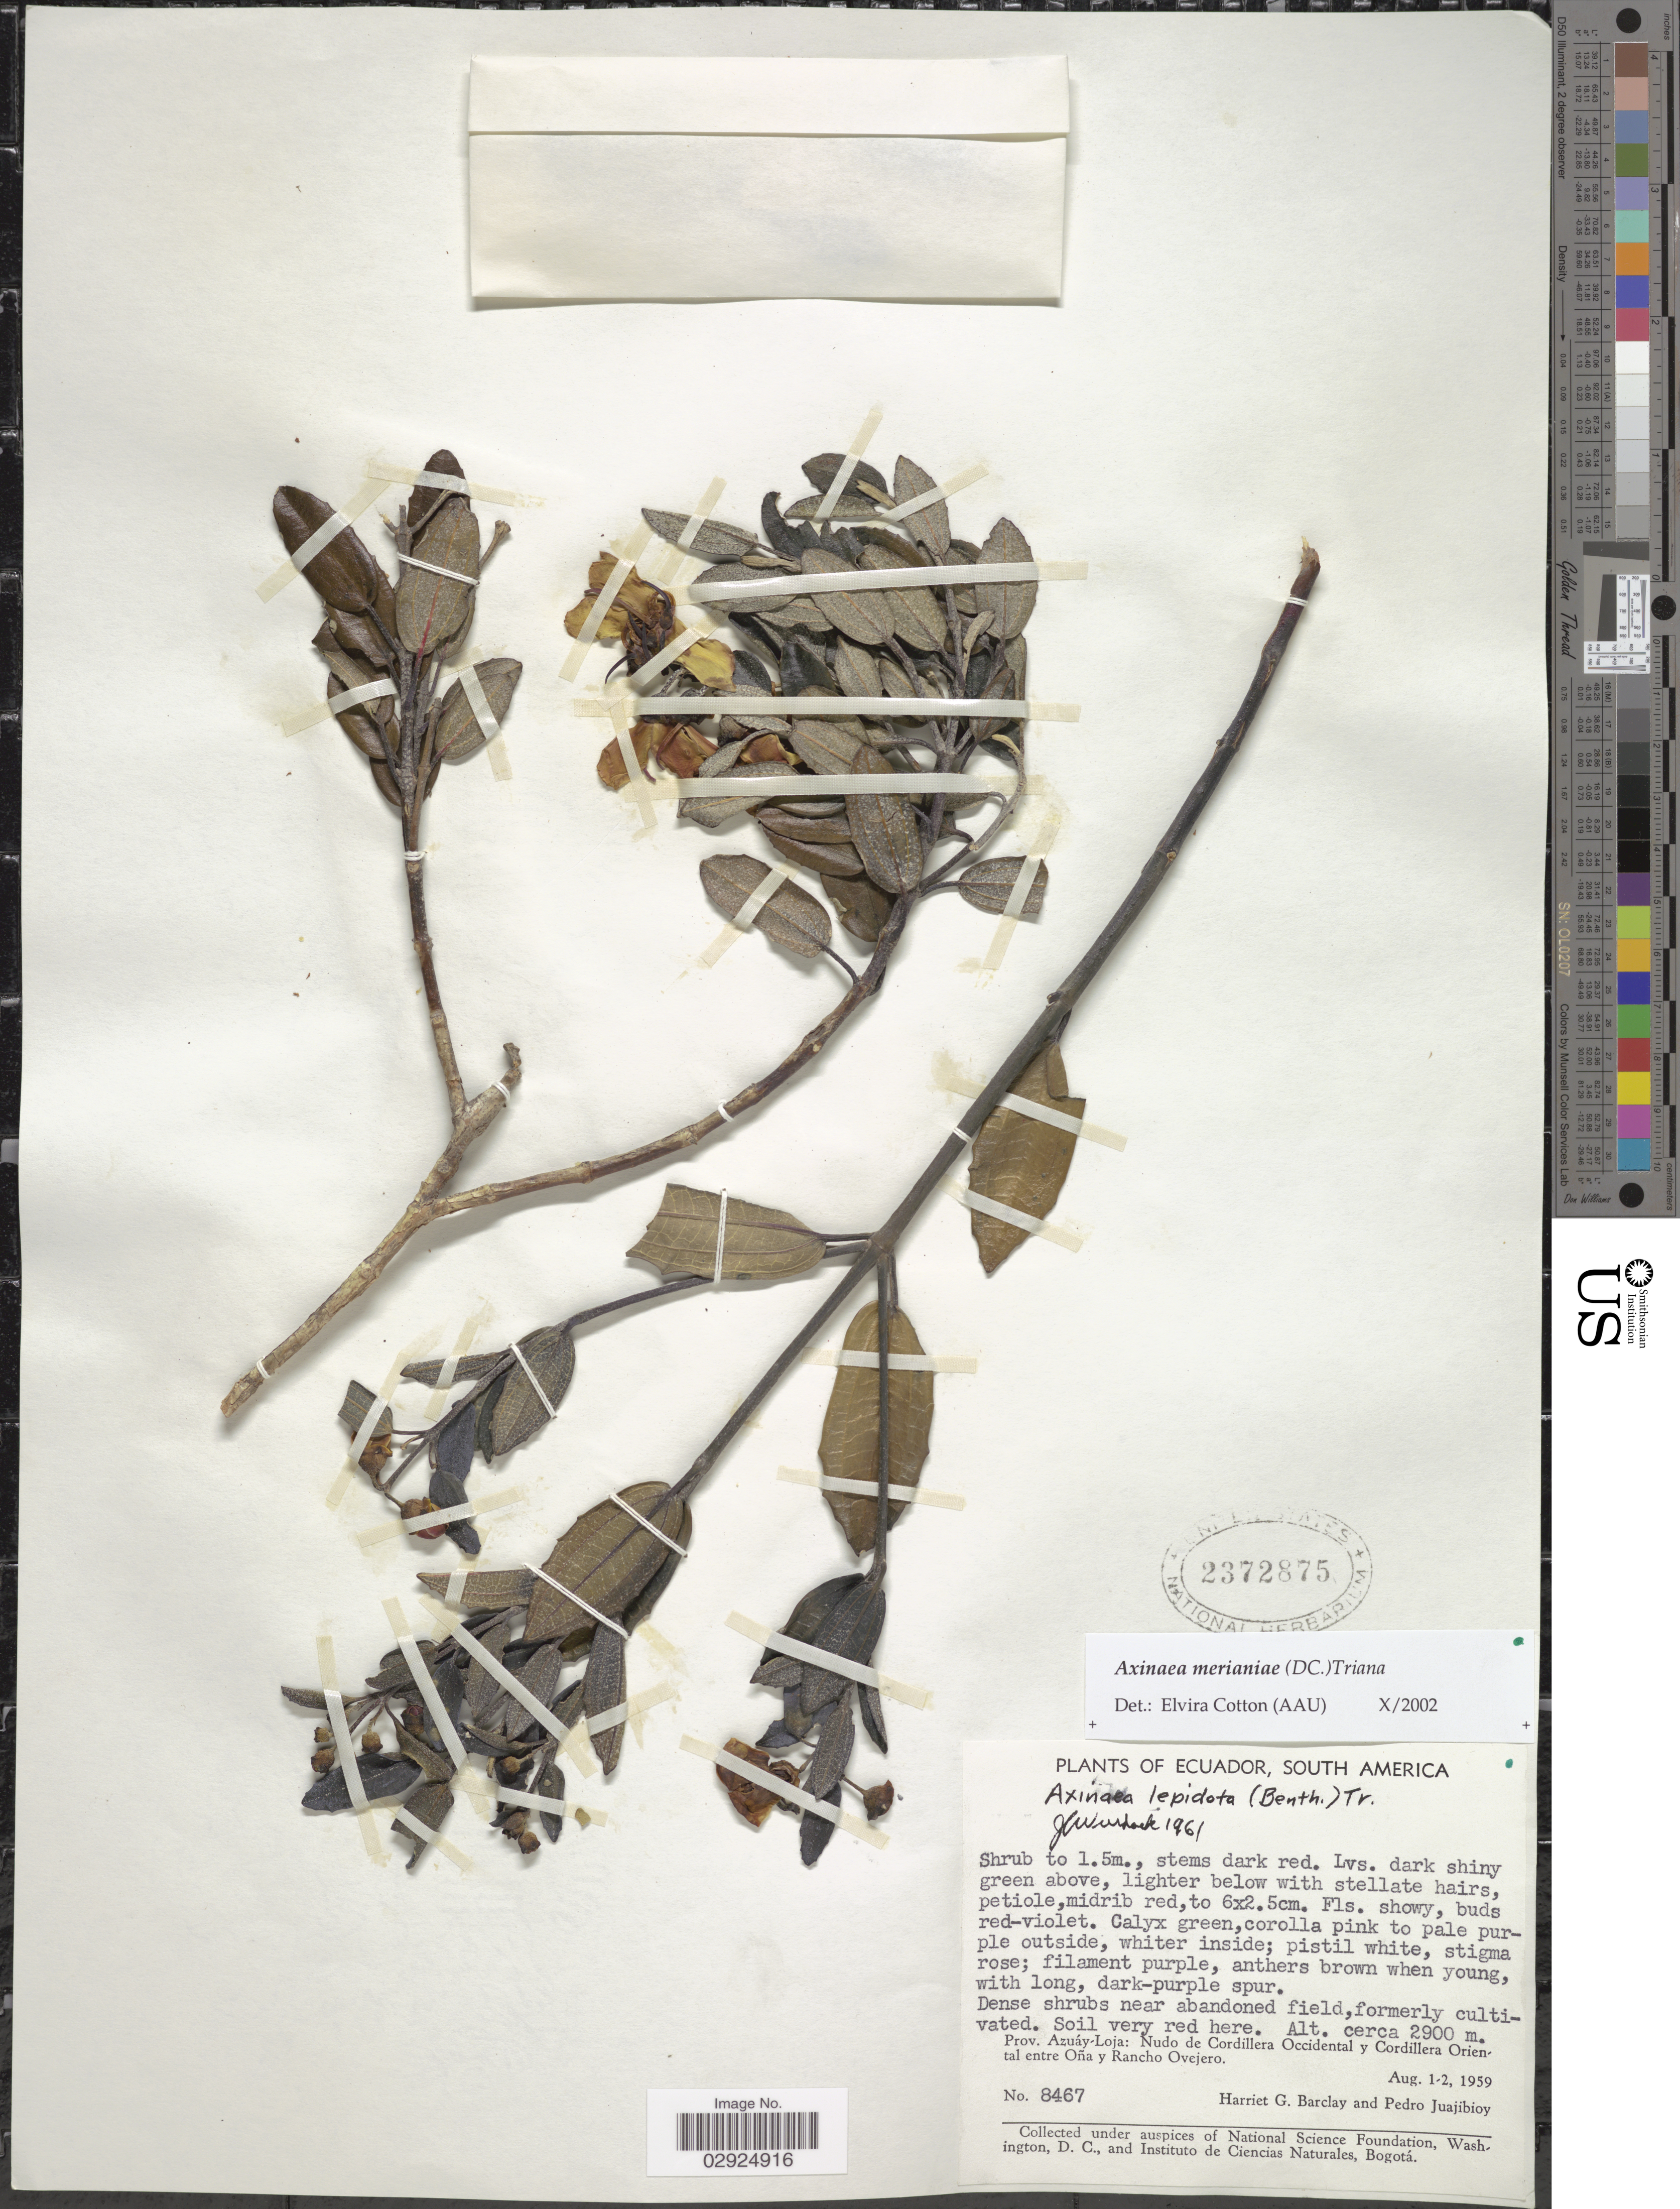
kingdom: Plantae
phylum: Tracheophyta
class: Magnoliopsida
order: Myrtales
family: Melastomataceae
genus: Axinaea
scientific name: Axinaea merianiae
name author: (DC.) Triana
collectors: H. G. Barclay & P. Juajibioy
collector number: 8467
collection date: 1959-08-01/1959-08-02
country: Ecuador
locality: Prov. Azuáy-Loja: Nudo de Cordillera Occidental y Cordillera Oriental entre Oña y Rancho Ovejero.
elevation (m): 2900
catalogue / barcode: US 2372875